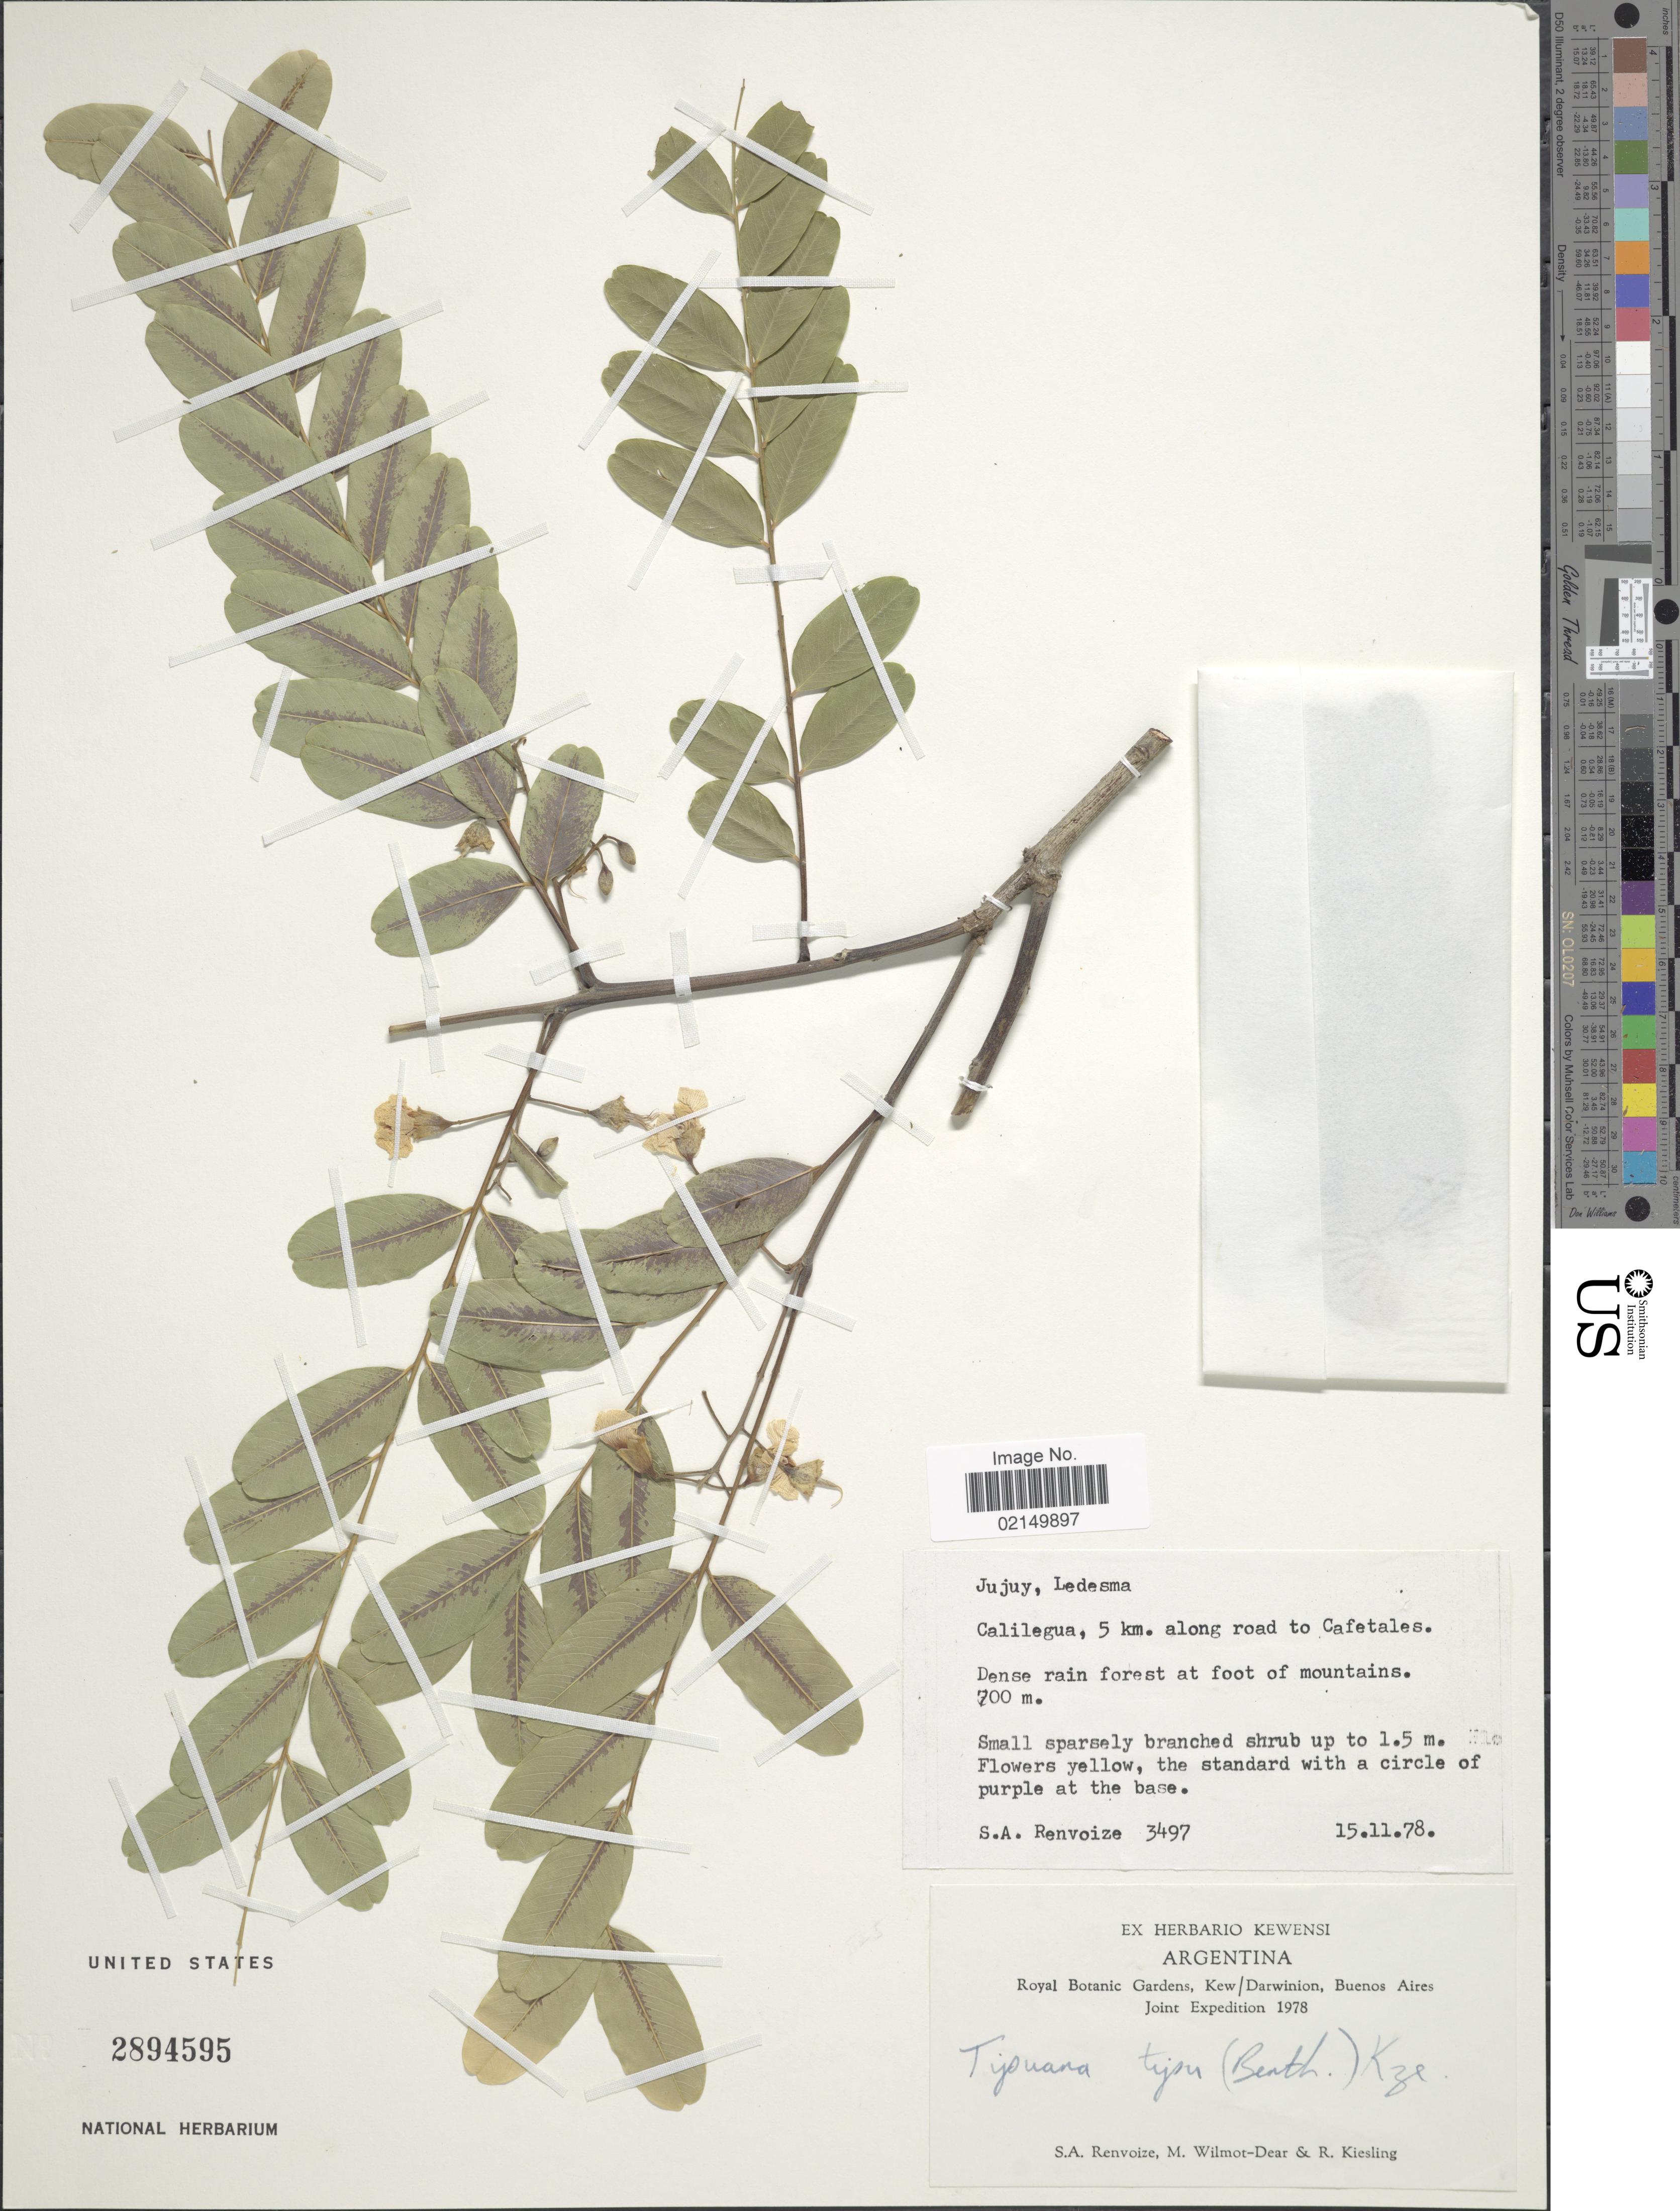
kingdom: Plantae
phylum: Tracheophyta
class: Magnoliopsida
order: Fabales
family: Fabaceae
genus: Tipuana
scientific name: Tipuana tipu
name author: (Benth.) Kuntze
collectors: S. A. Renvoize, M. Wilmot-Dear & R. Kiesling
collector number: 3497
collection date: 1978-11-15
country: Argentina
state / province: Jujuy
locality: Ledesma, Calilegua, 5 km. along road to Cafetales. Dense rain forest at foot of mountains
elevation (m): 700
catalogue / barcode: US 2894595